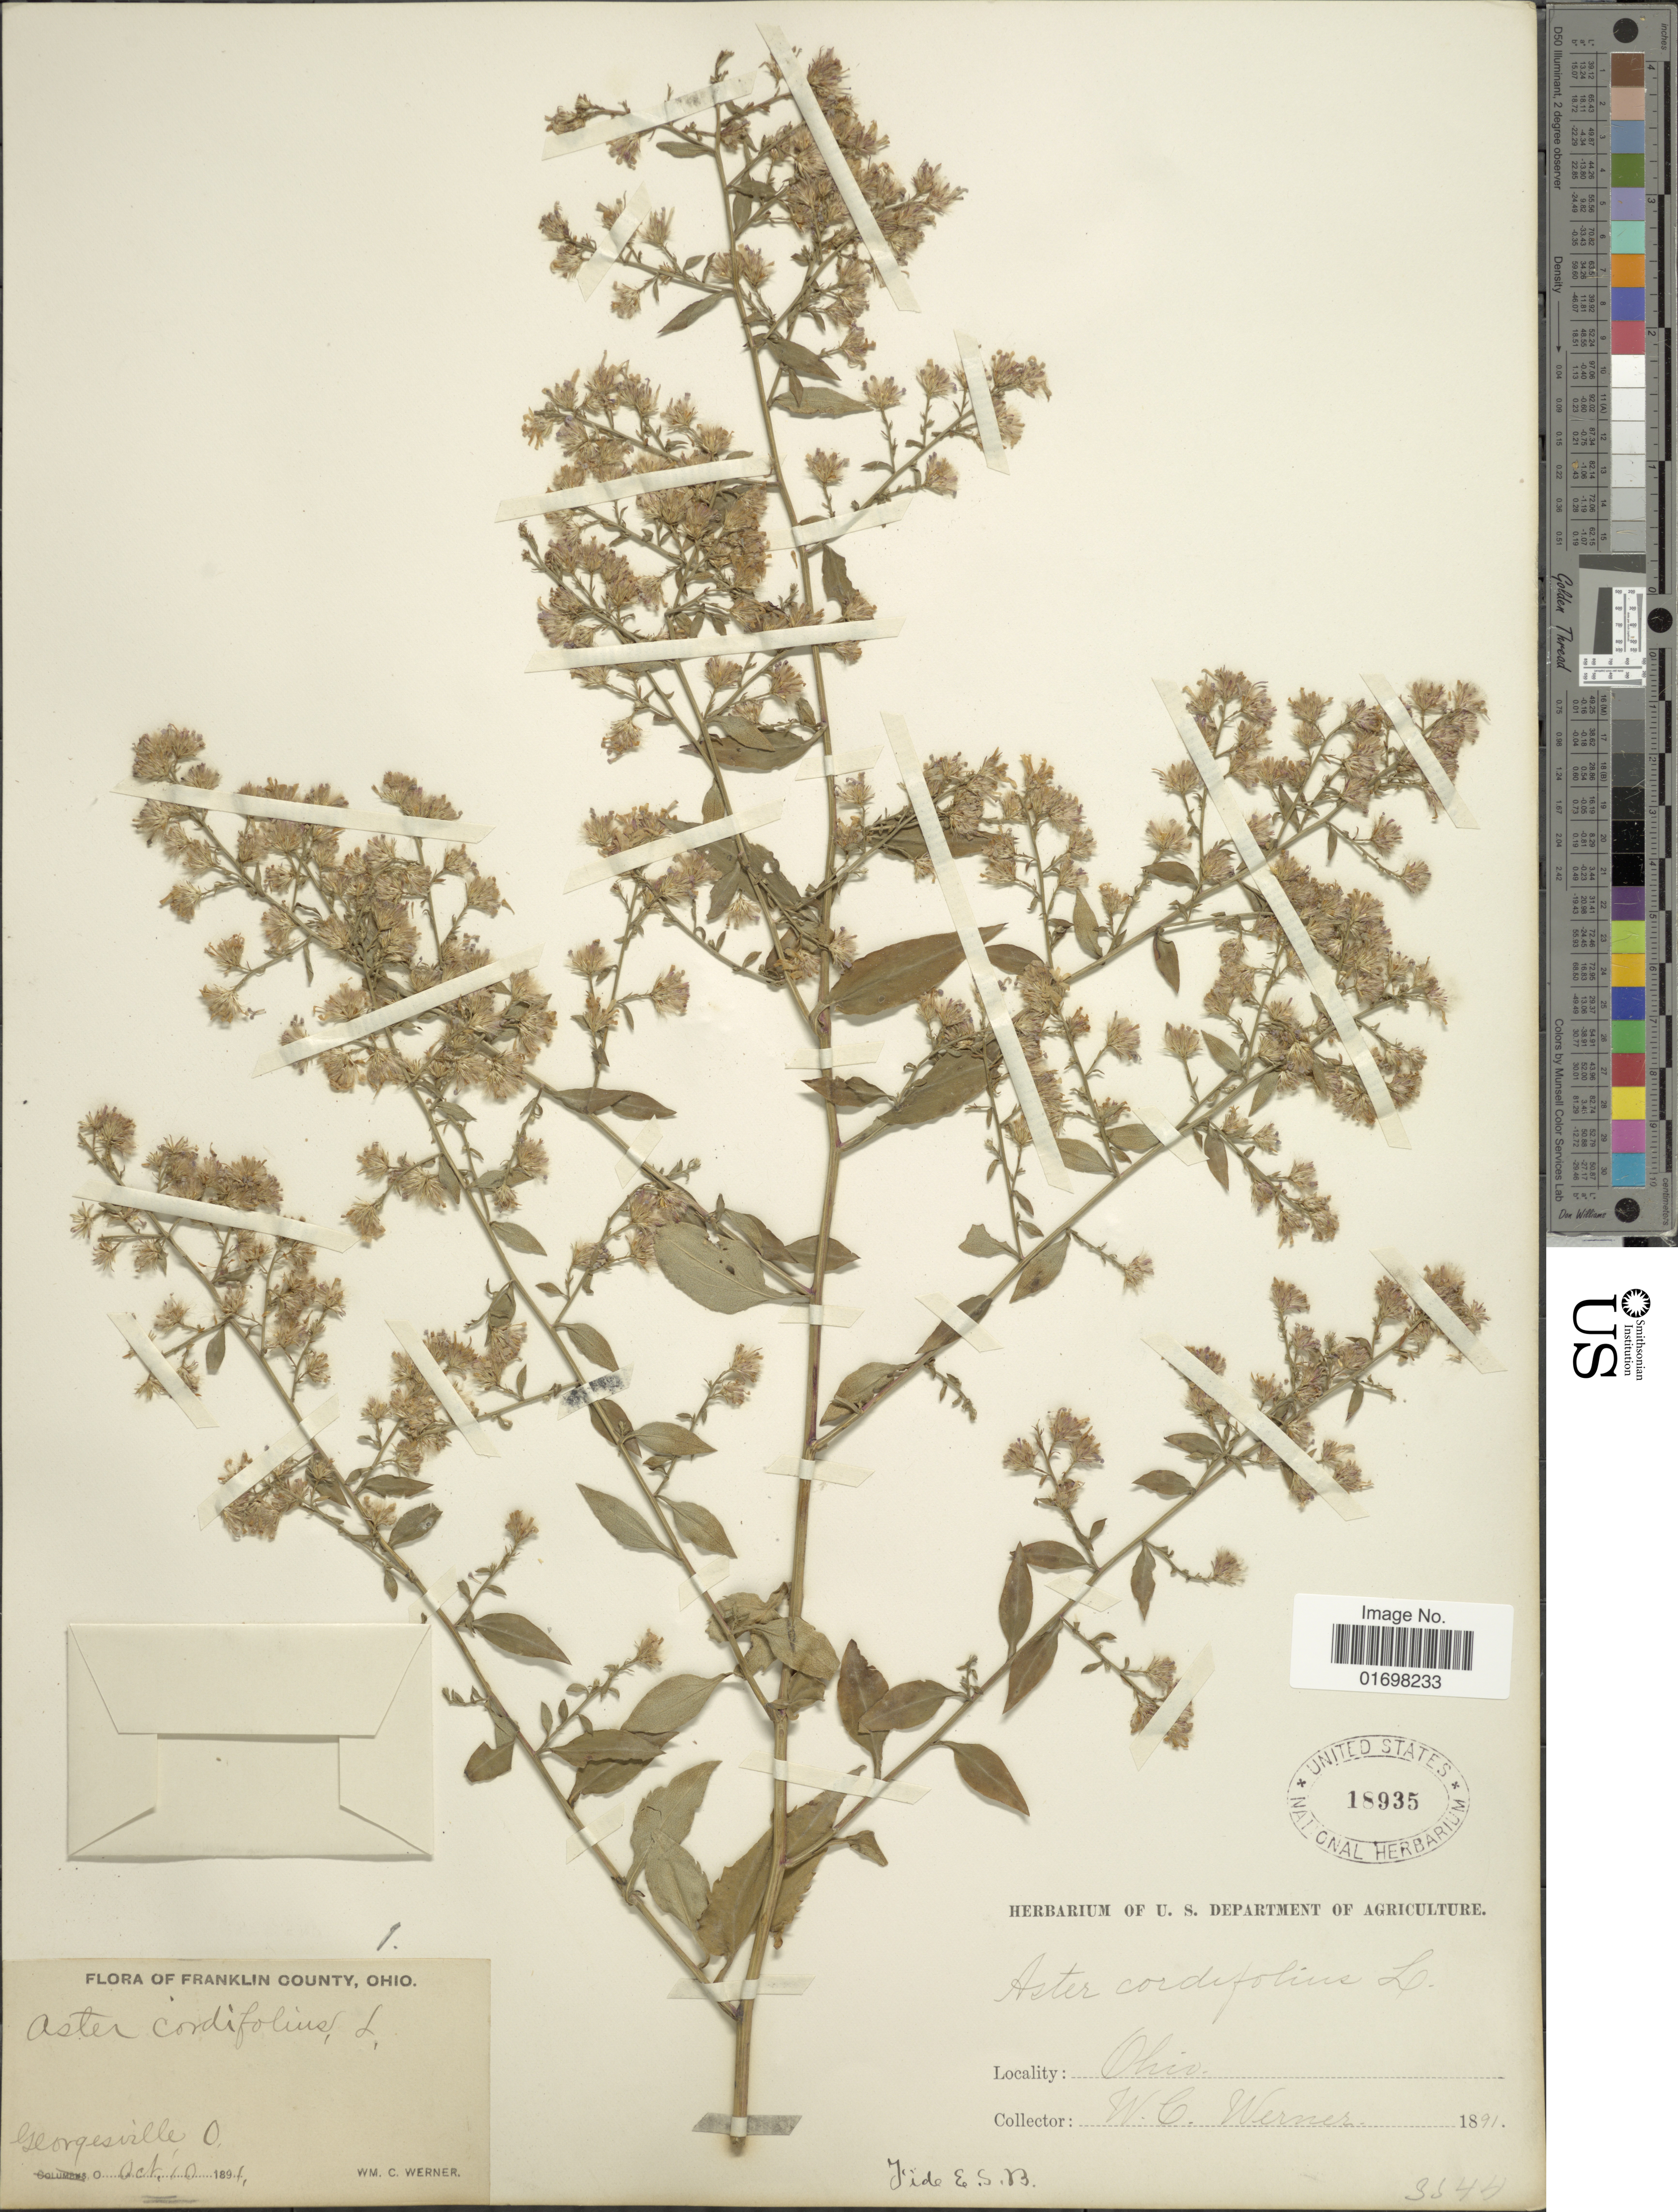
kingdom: Plantae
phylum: Tracheophyta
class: Magnoliopsida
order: Asterales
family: Asteraceae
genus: Symphyotrichum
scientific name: Symphyotrichum cordifolium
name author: (L.) G.L. Nesom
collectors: W. Werner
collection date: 1891-10-10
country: United States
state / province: Ohio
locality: Georgesville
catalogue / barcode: US 18935